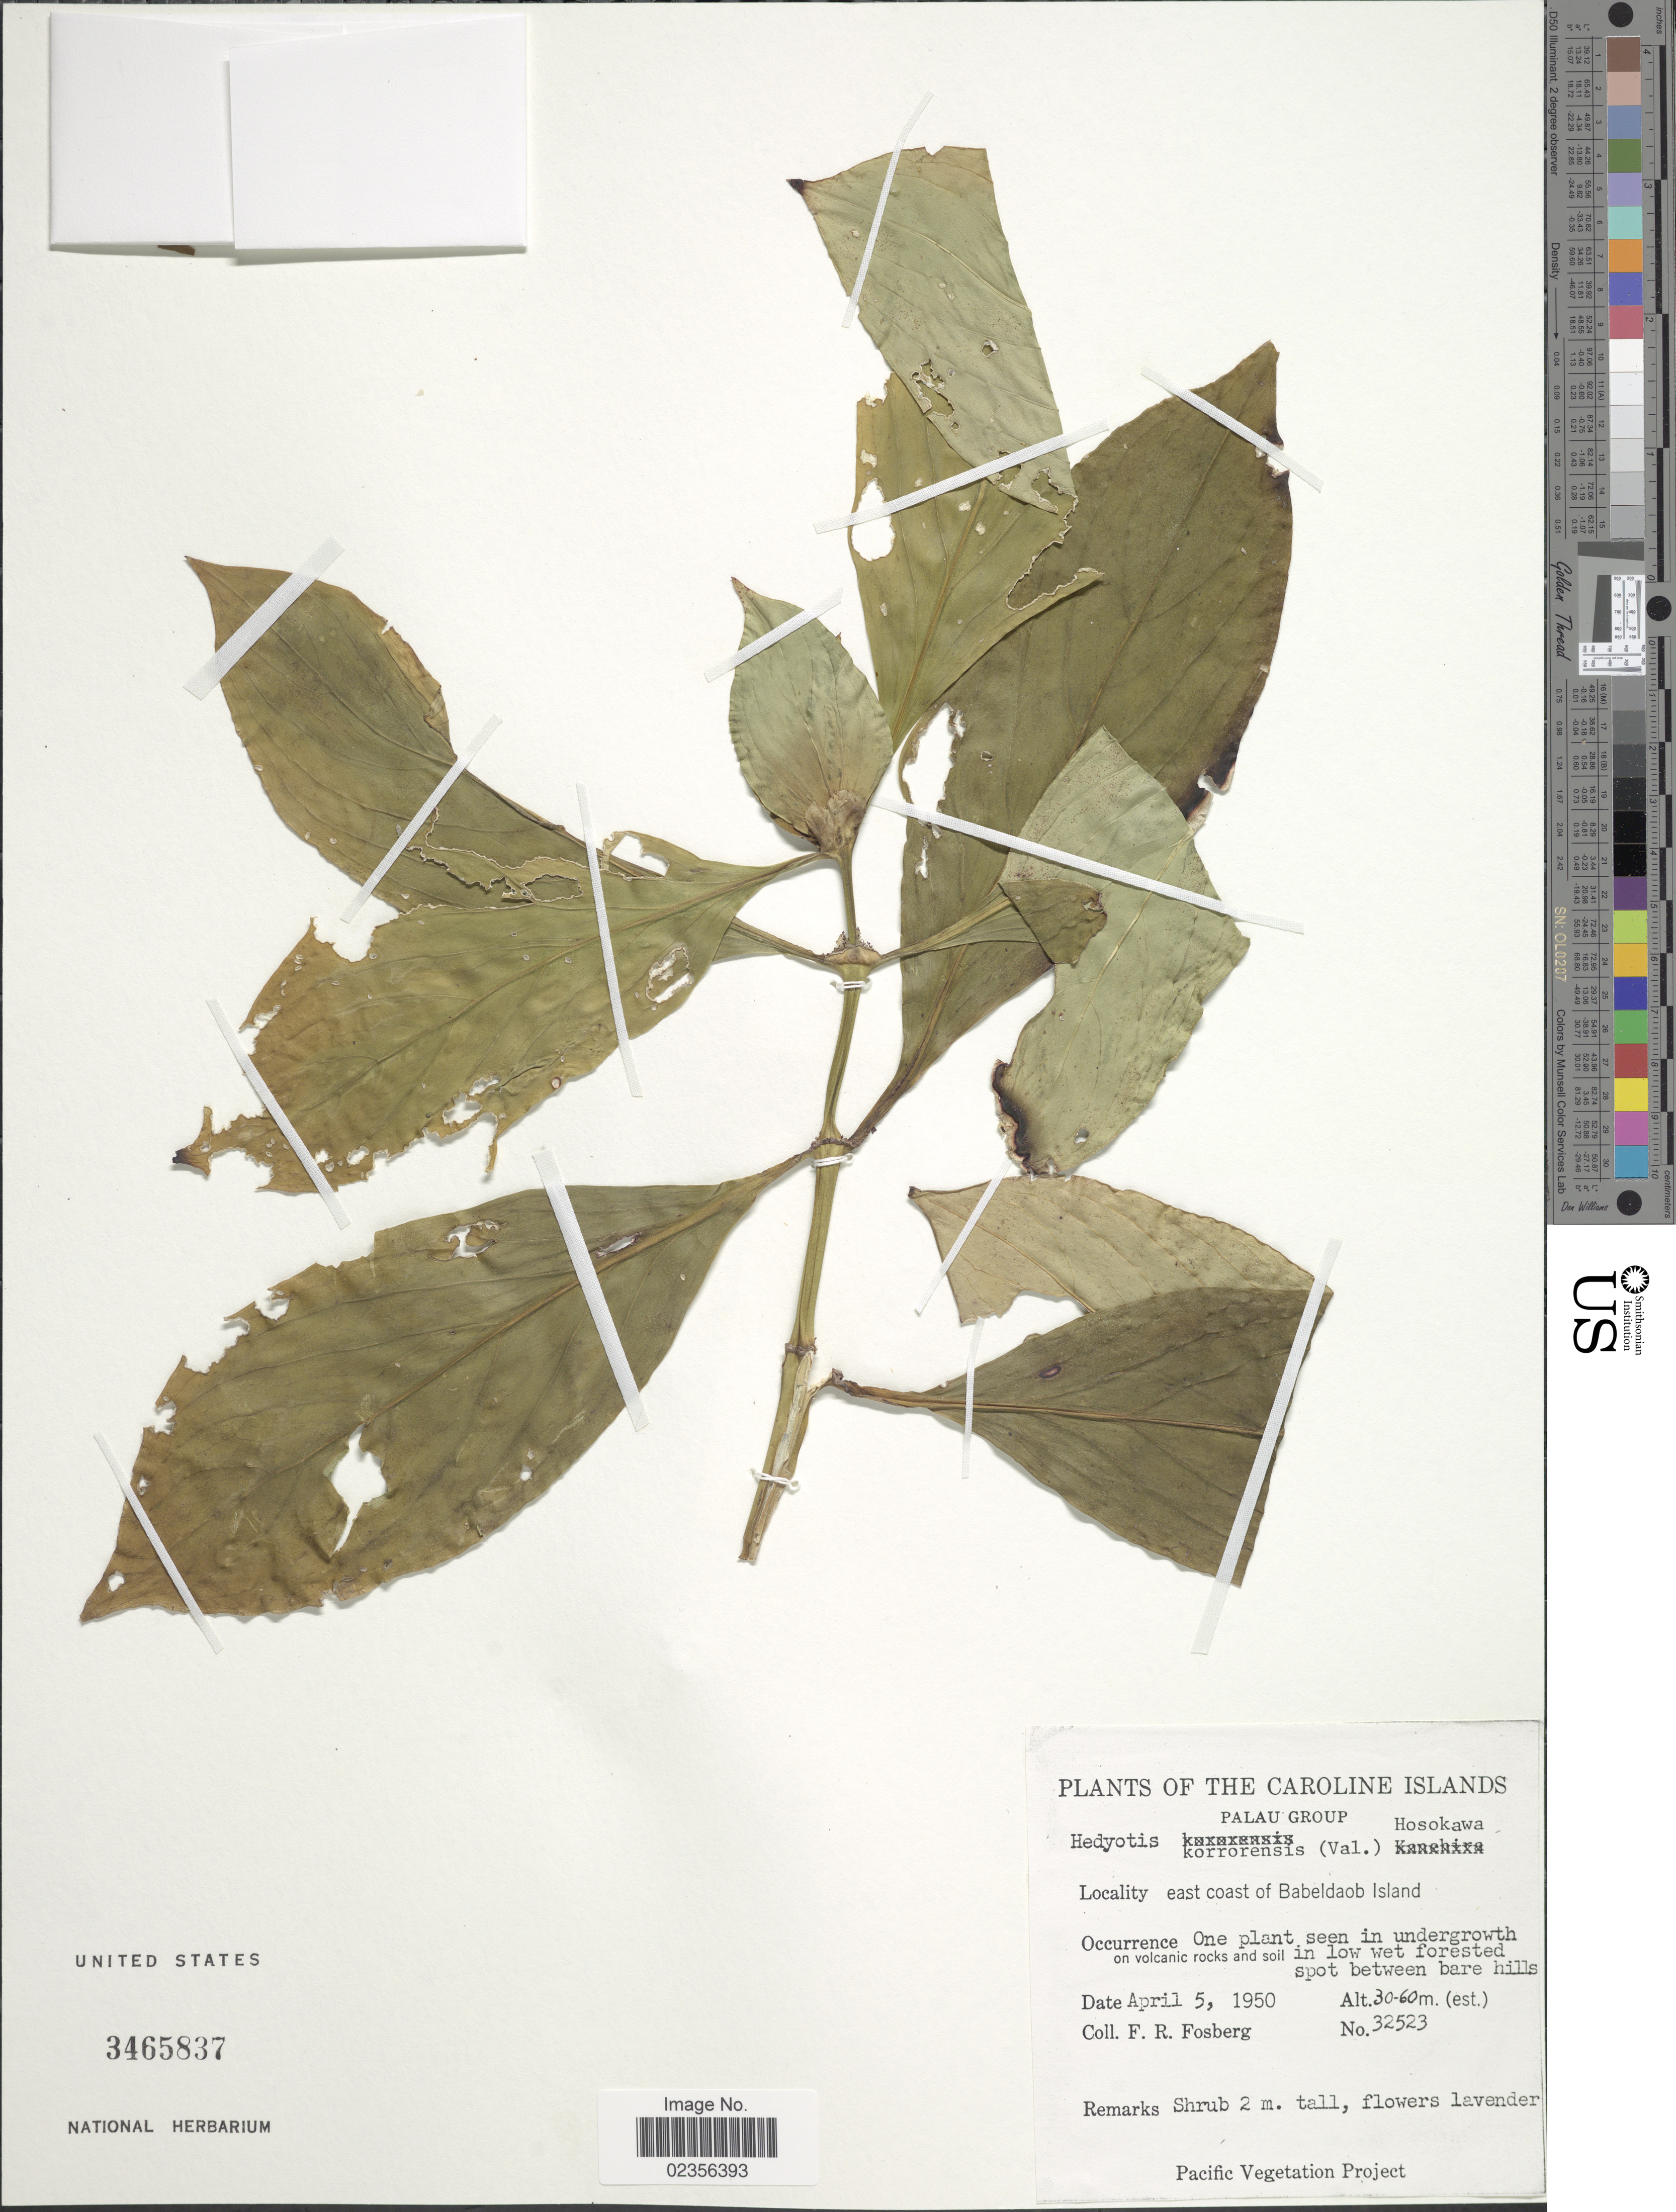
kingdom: Plantae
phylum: Tracheophyta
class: Magnoliopsida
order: Gentianales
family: Rubiaceae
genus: Hedyotis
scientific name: Hedyotis korrorensis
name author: Hosok.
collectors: F. R. Fosberg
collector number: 32523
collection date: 1950-04-05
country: Palau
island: Babeldaob [Babelthuap]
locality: East coast of Babeldaob Island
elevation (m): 30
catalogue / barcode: US 3465837